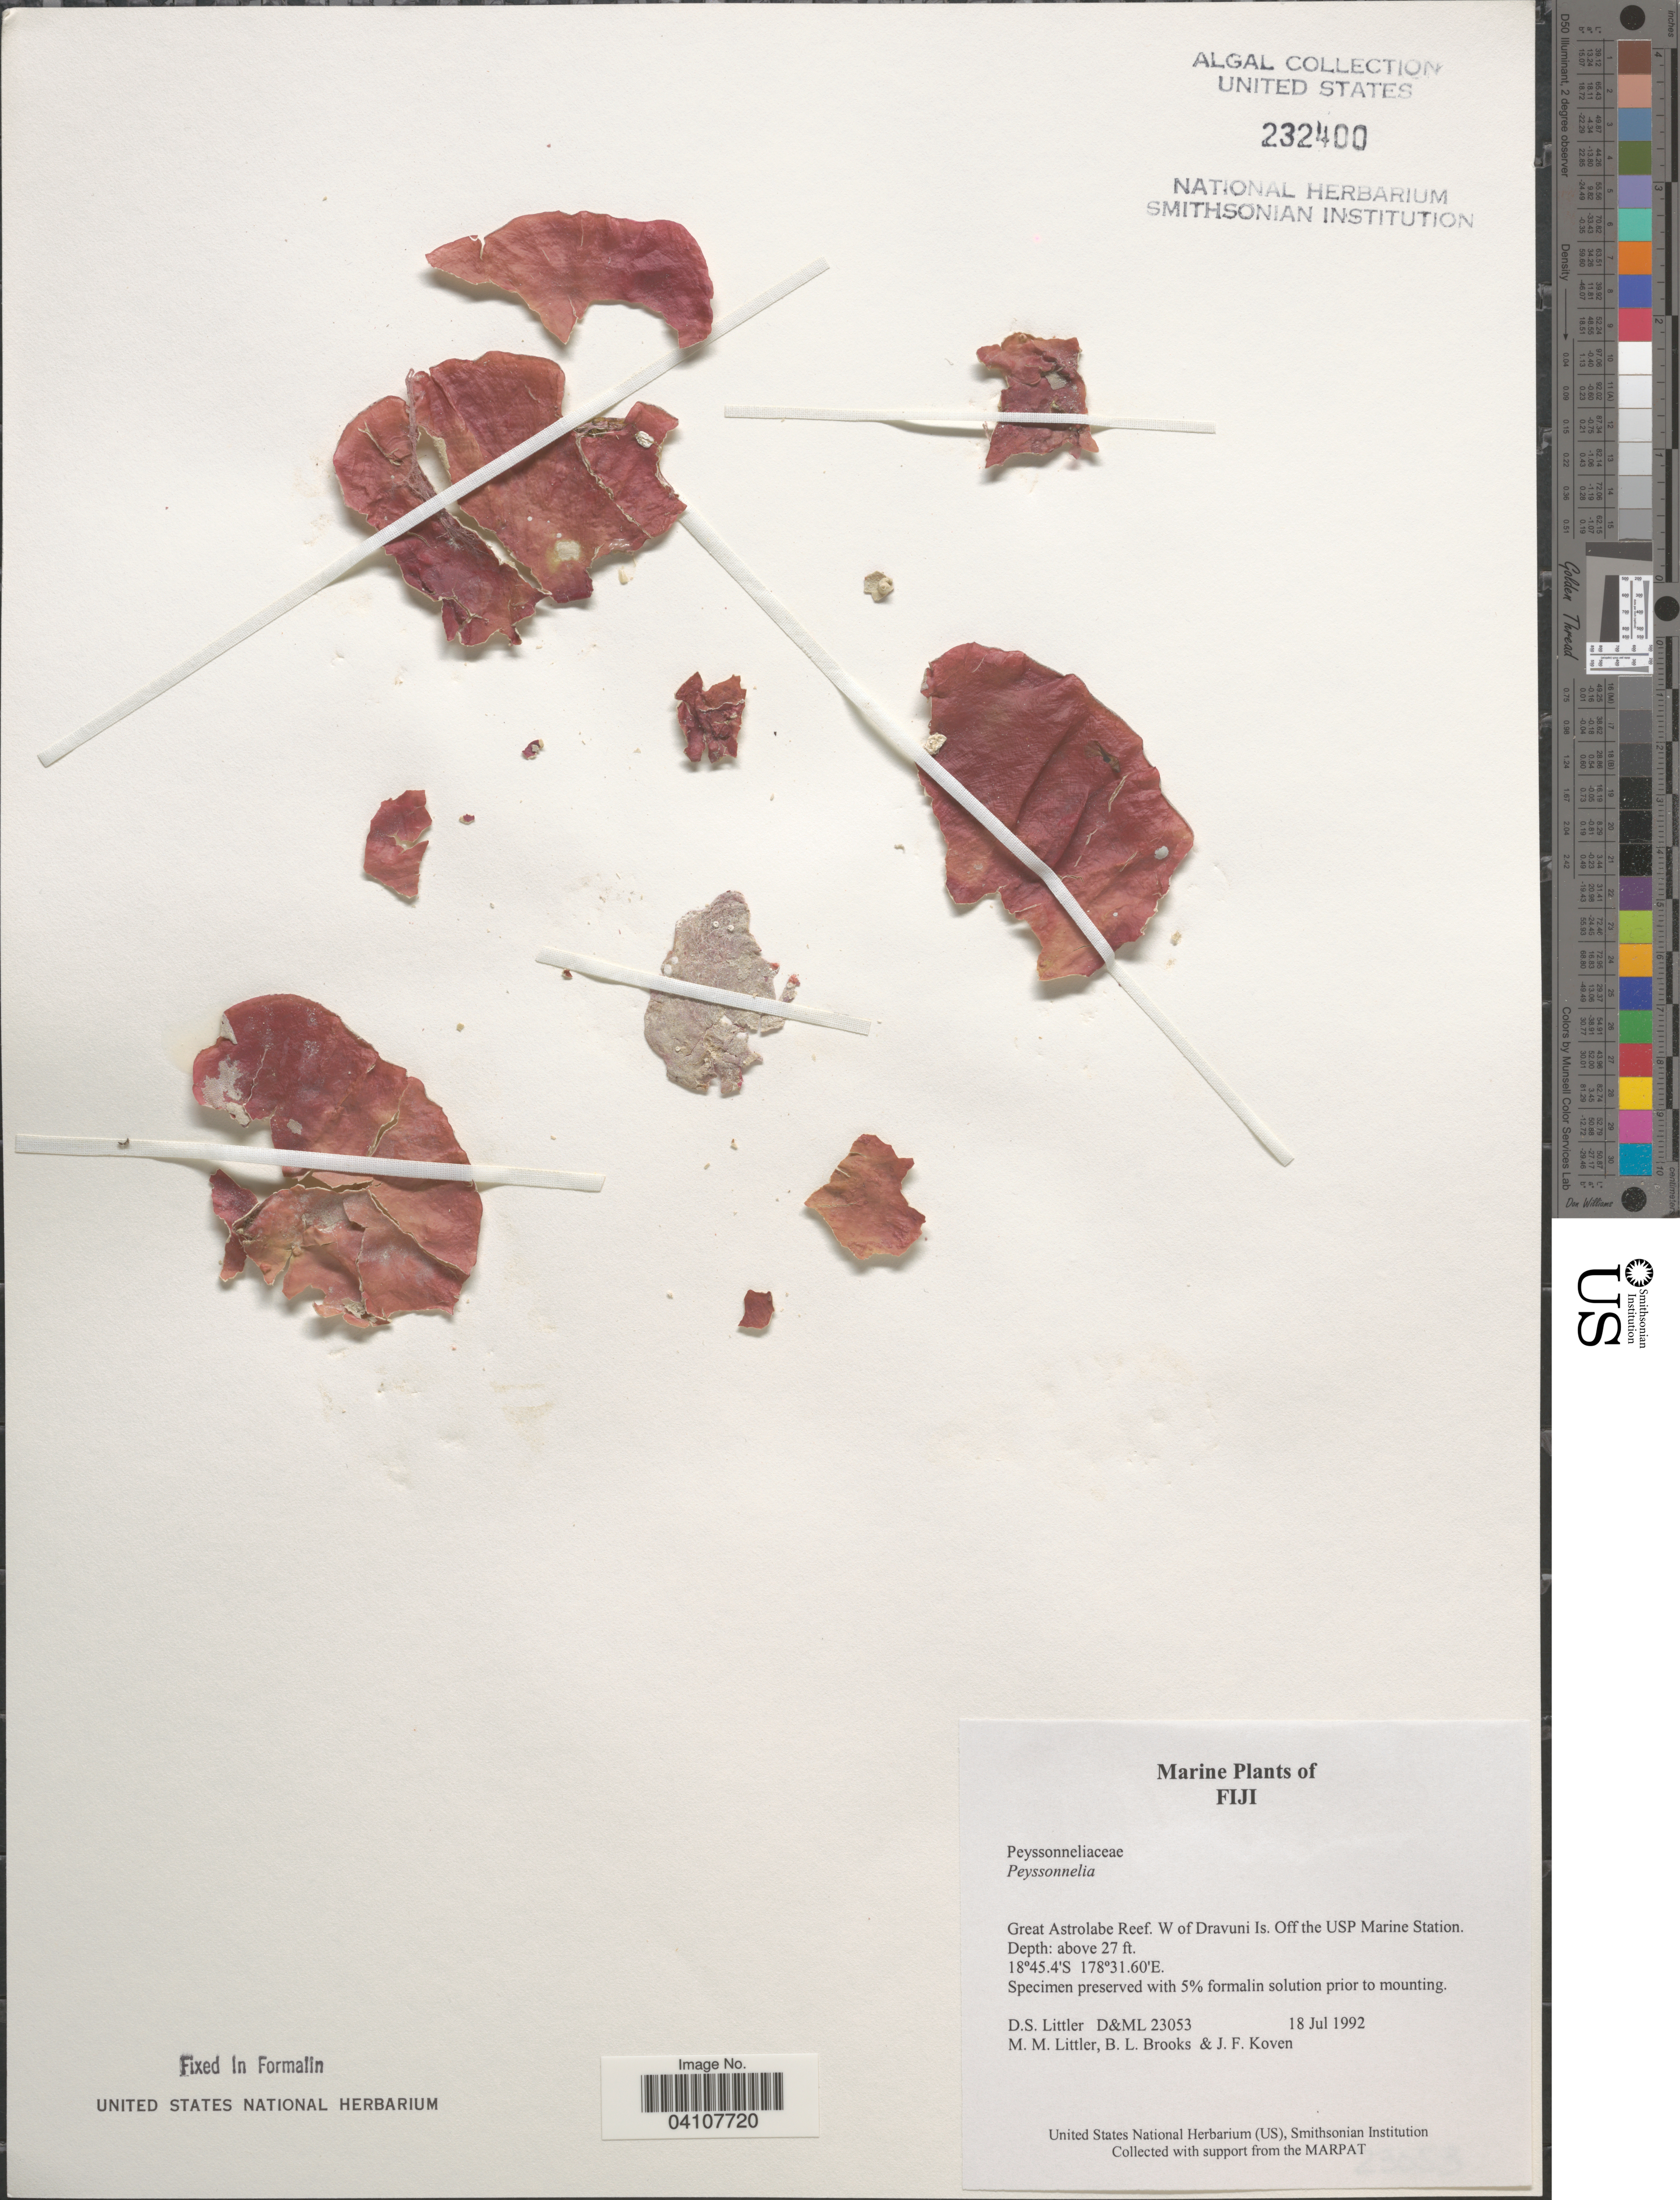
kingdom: Plantae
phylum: Rhodophyta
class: Florideophyceae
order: Peyssonneliales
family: Peyssonneliaceae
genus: Peyssonnelia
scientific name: Peyssonnelia sp.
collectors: D. S. Littler, B. Brooks & J. Koven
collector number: D&ML23053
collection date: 1992-07-18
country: Fiji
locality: Great Astrolabe Reef. W of Dravuni Is. Off the USP Marine Station.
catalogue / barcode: US 232400